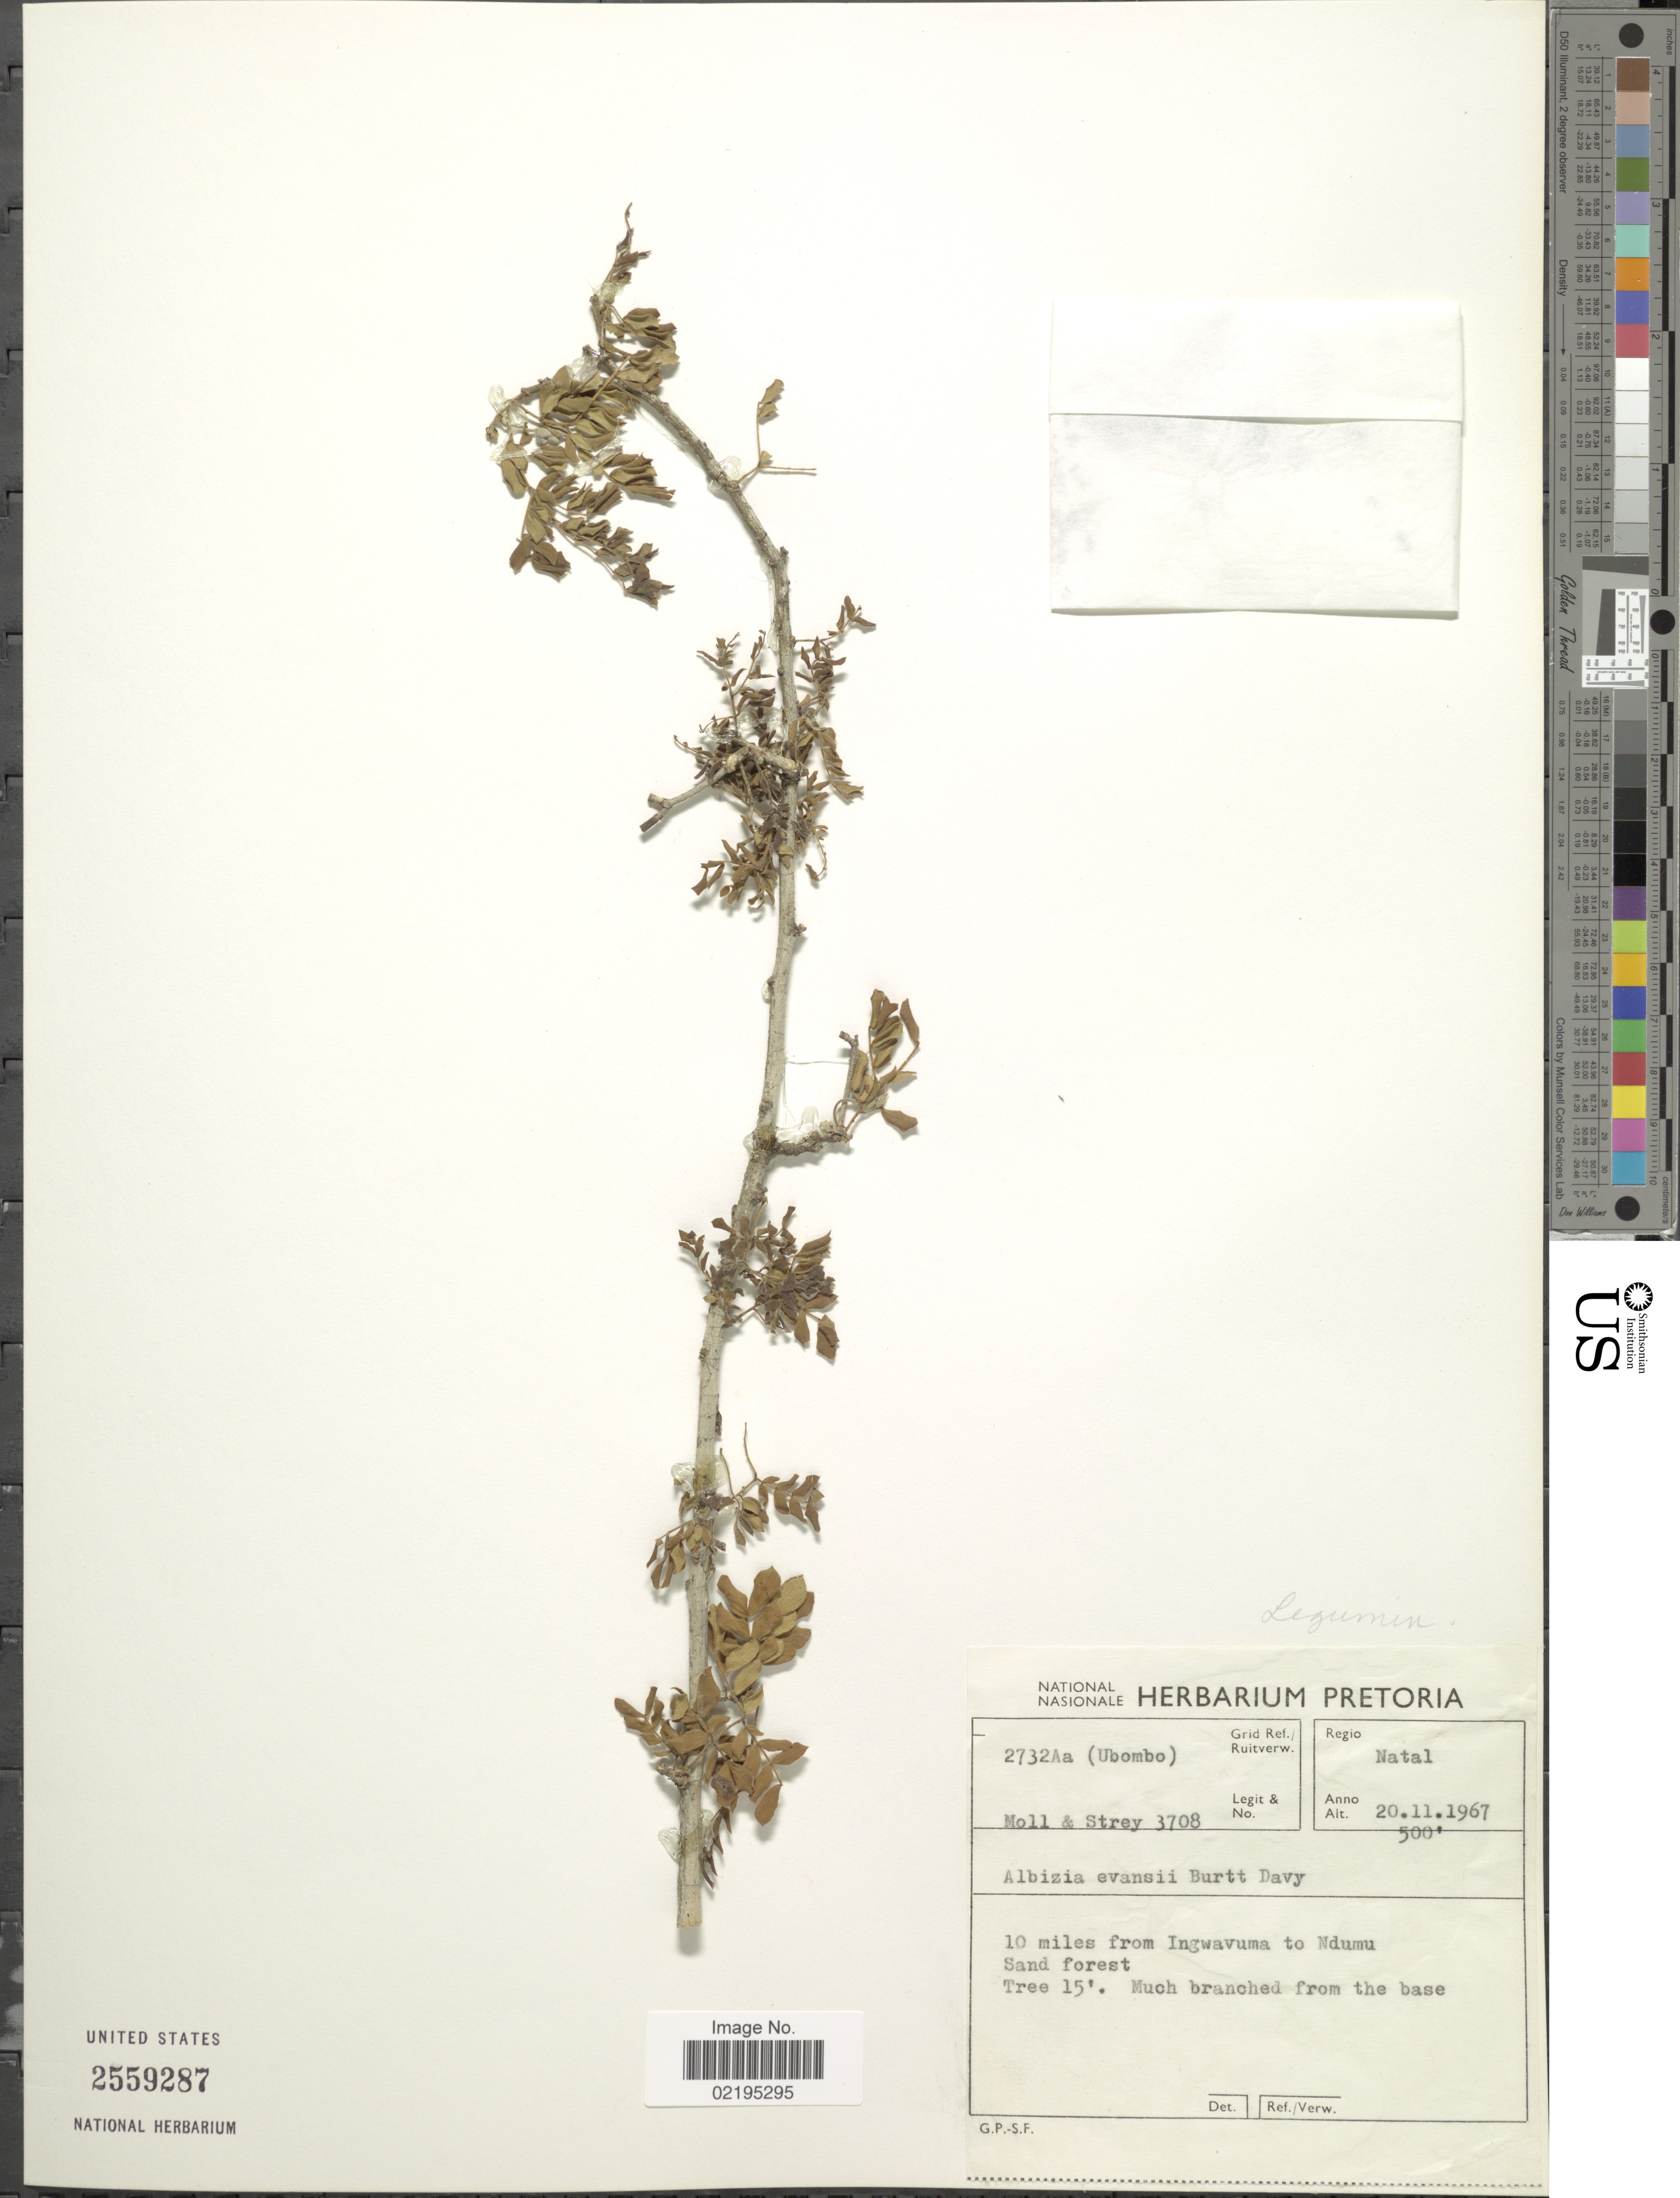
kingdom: Plantae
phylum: Tracheophyta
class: Magnoliopsida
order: Fabales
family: Fabaceae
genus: Albizia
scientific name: Albizia evansii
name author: Burtt Davy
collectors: -. Moll & -. Strey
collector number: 3708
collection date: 1967-11-20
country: South Africa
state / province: KwaZulu-Natal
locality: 2732Aa (Ubombo) 10 miles from Ingwavuma to Ndumu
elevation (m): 152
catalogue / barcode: US 2559287